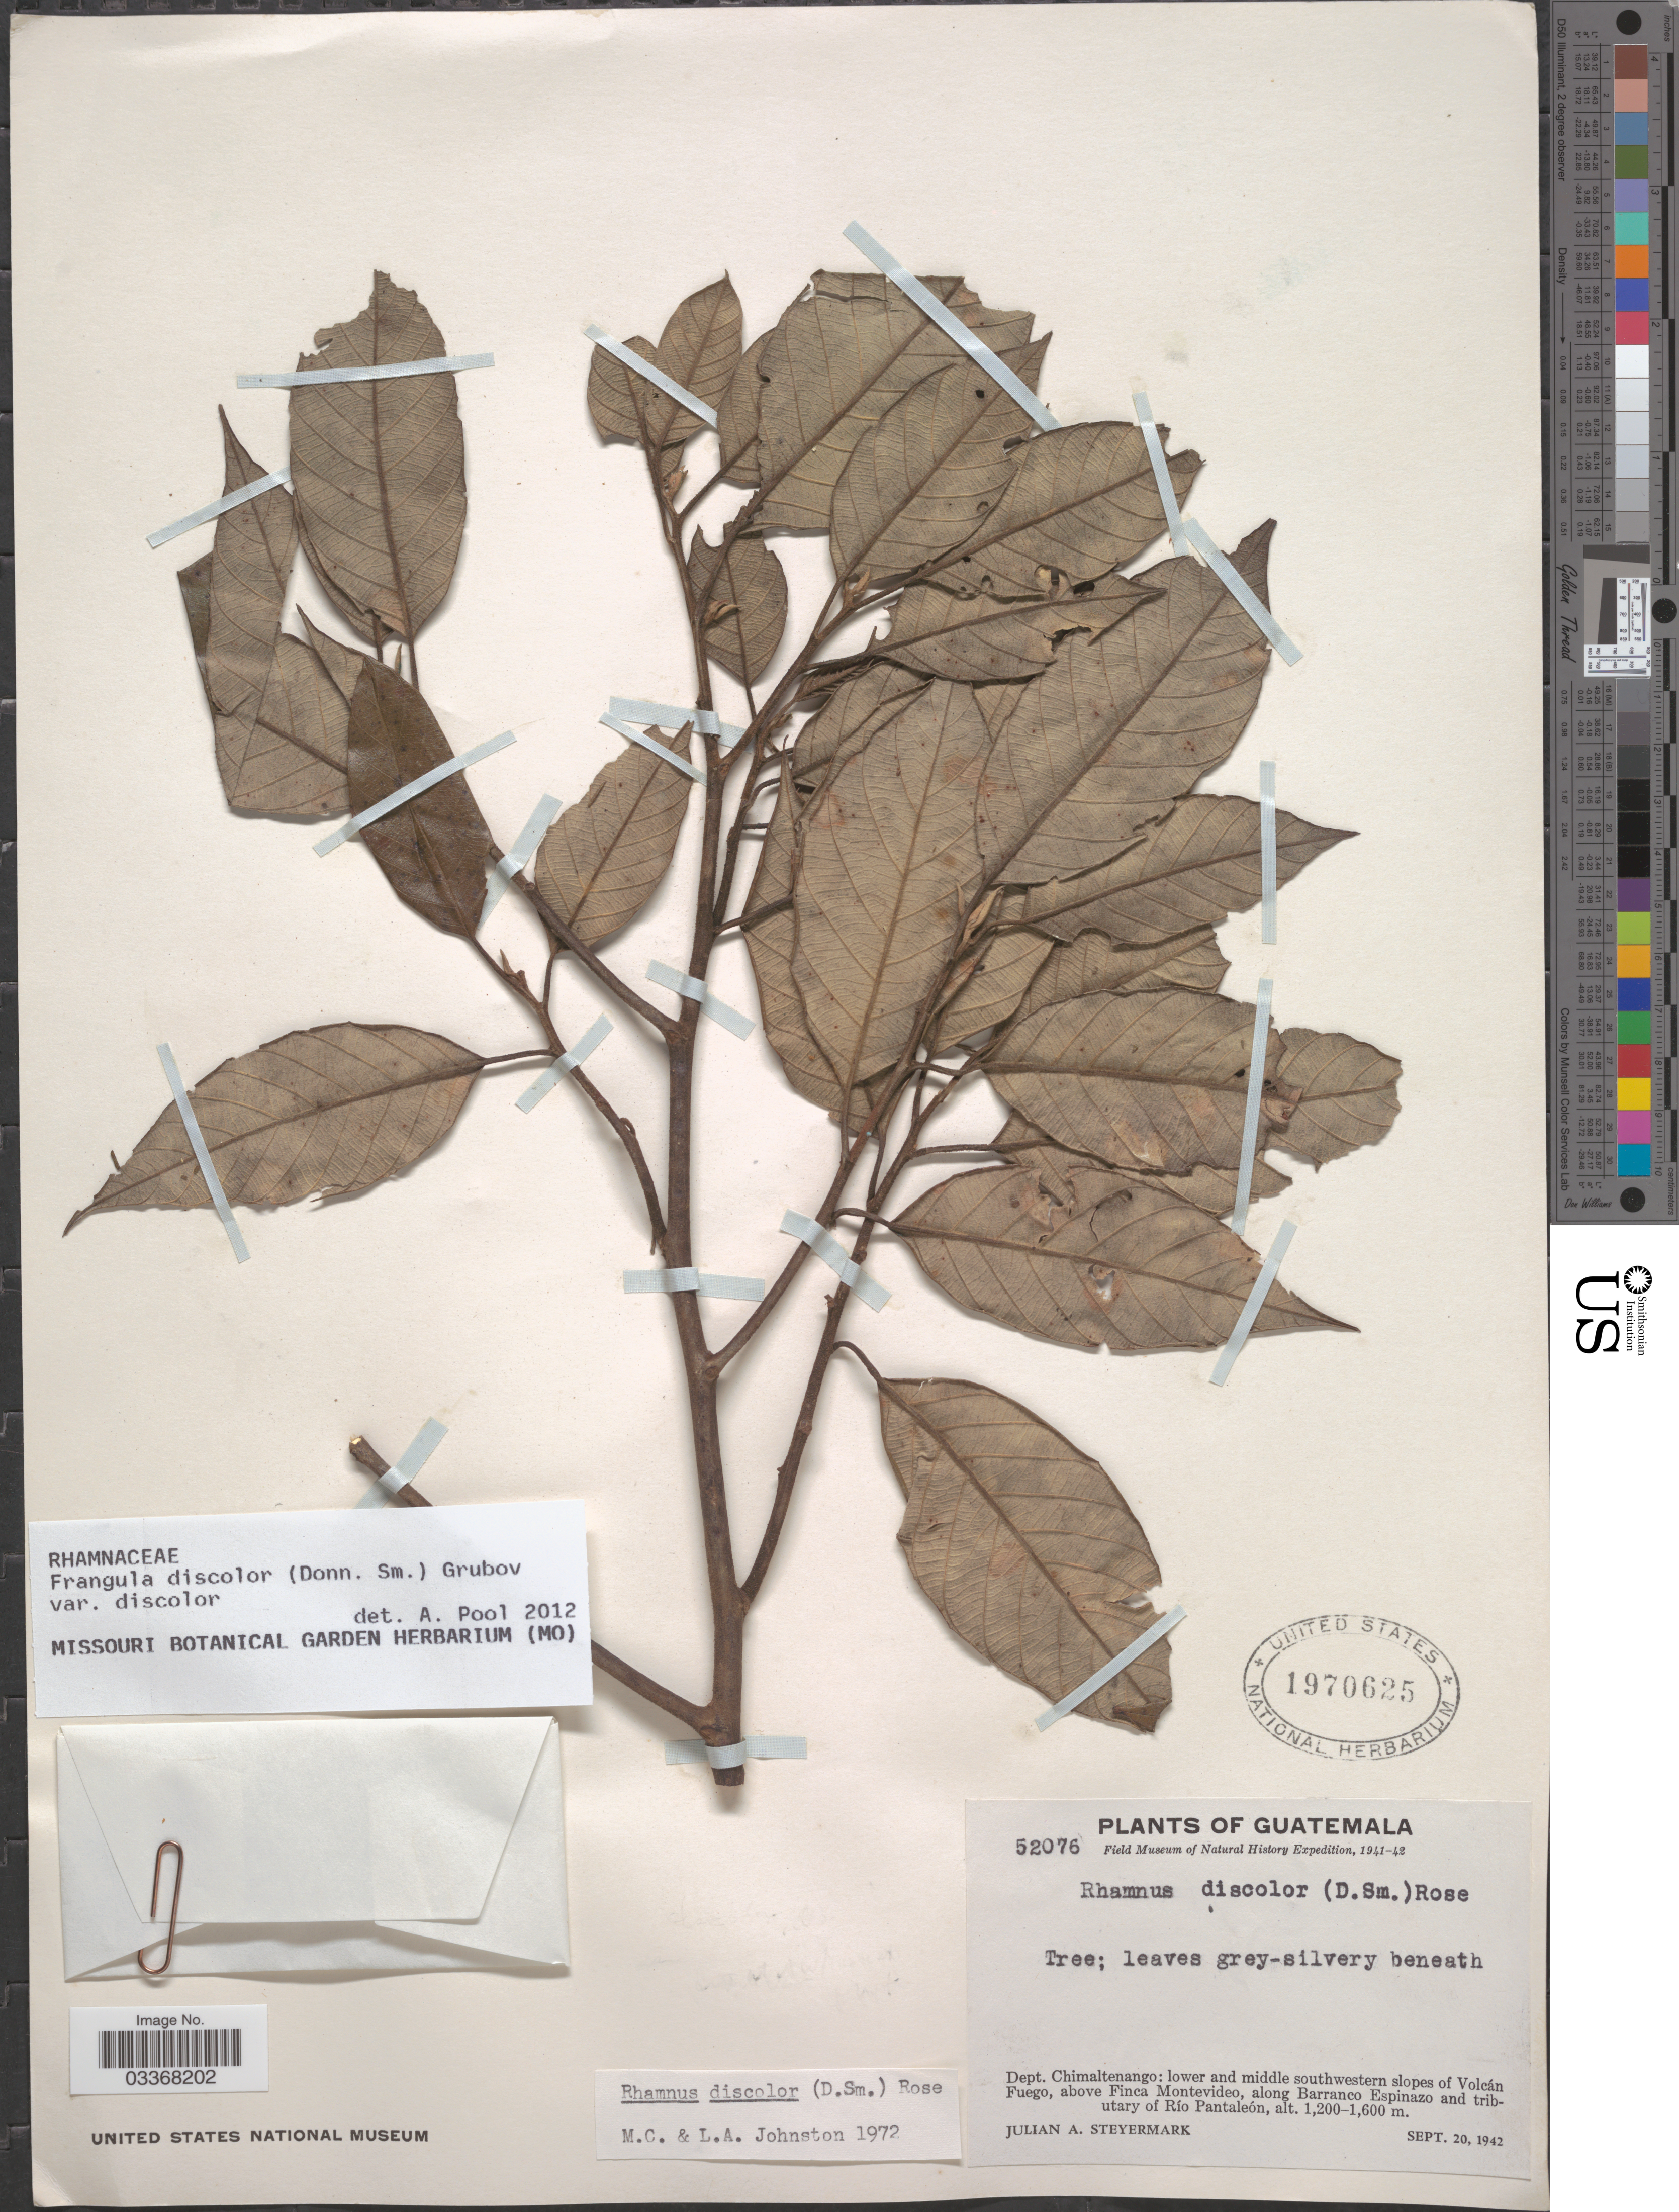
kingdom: Plantae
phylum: Tracheophyta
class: Magnoliopsida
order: Rosales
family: Rhamnaceae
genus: Frangula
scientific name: Frangula discolor var. discolor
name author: (Donn. Sm.) Grubov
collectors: J. Steyermark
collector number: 52076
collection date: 1942-09-20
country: Guatemala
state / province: Chimaltenango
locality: Dept. Chimaltenango: lower and middle southwestern slopes of Volcán Fuego, above Finca Montevideo, along Barranco Espinazo and tributary of Río Pantaleón.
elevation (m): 1200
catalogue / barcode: US 1970625